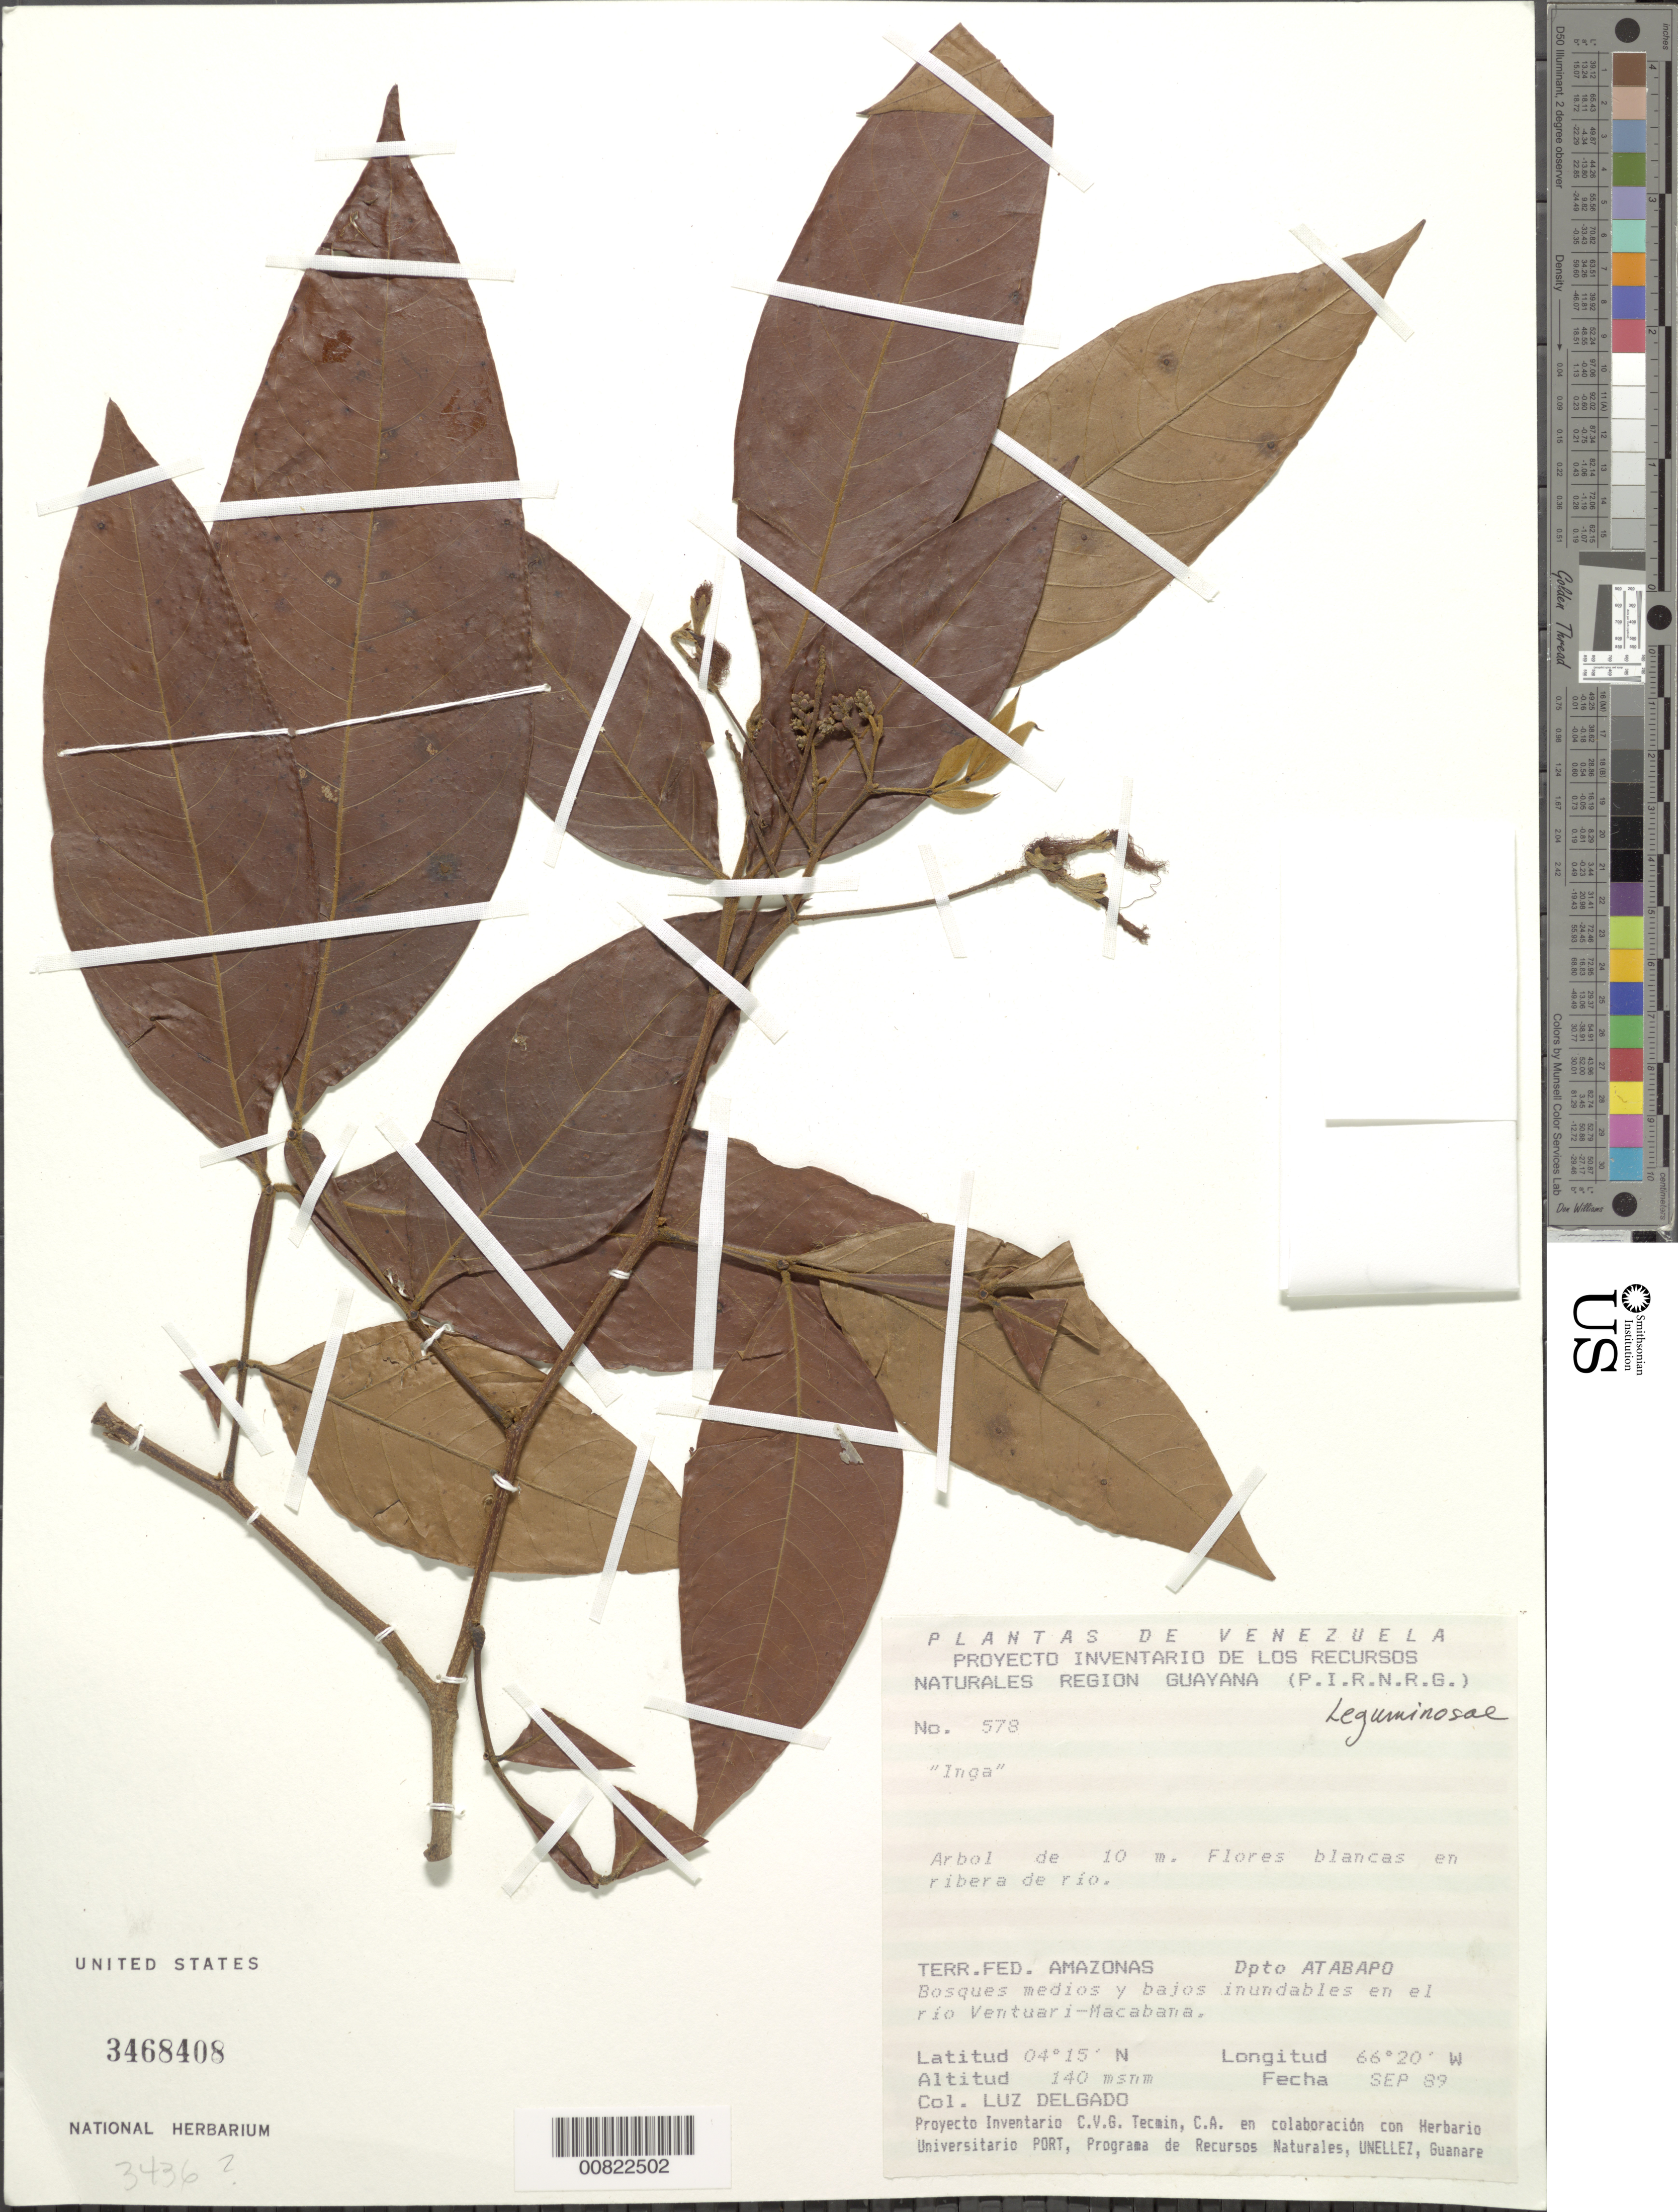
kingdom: Plantae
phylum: Tracheophyta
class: Magnoliopsida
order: Fabales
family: Fabaceae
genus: Inga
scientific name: Inga sp.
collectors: L. Delgado V.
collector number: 578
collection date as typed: Sep-89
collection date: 1989-09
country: Venezuela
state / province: Amazonas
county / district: Atabapo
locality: Río Ventuari-Macabana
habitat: Bosques medios y bajos inundables en el rio; en ribera de río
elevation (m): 140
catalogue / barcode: US 3468408